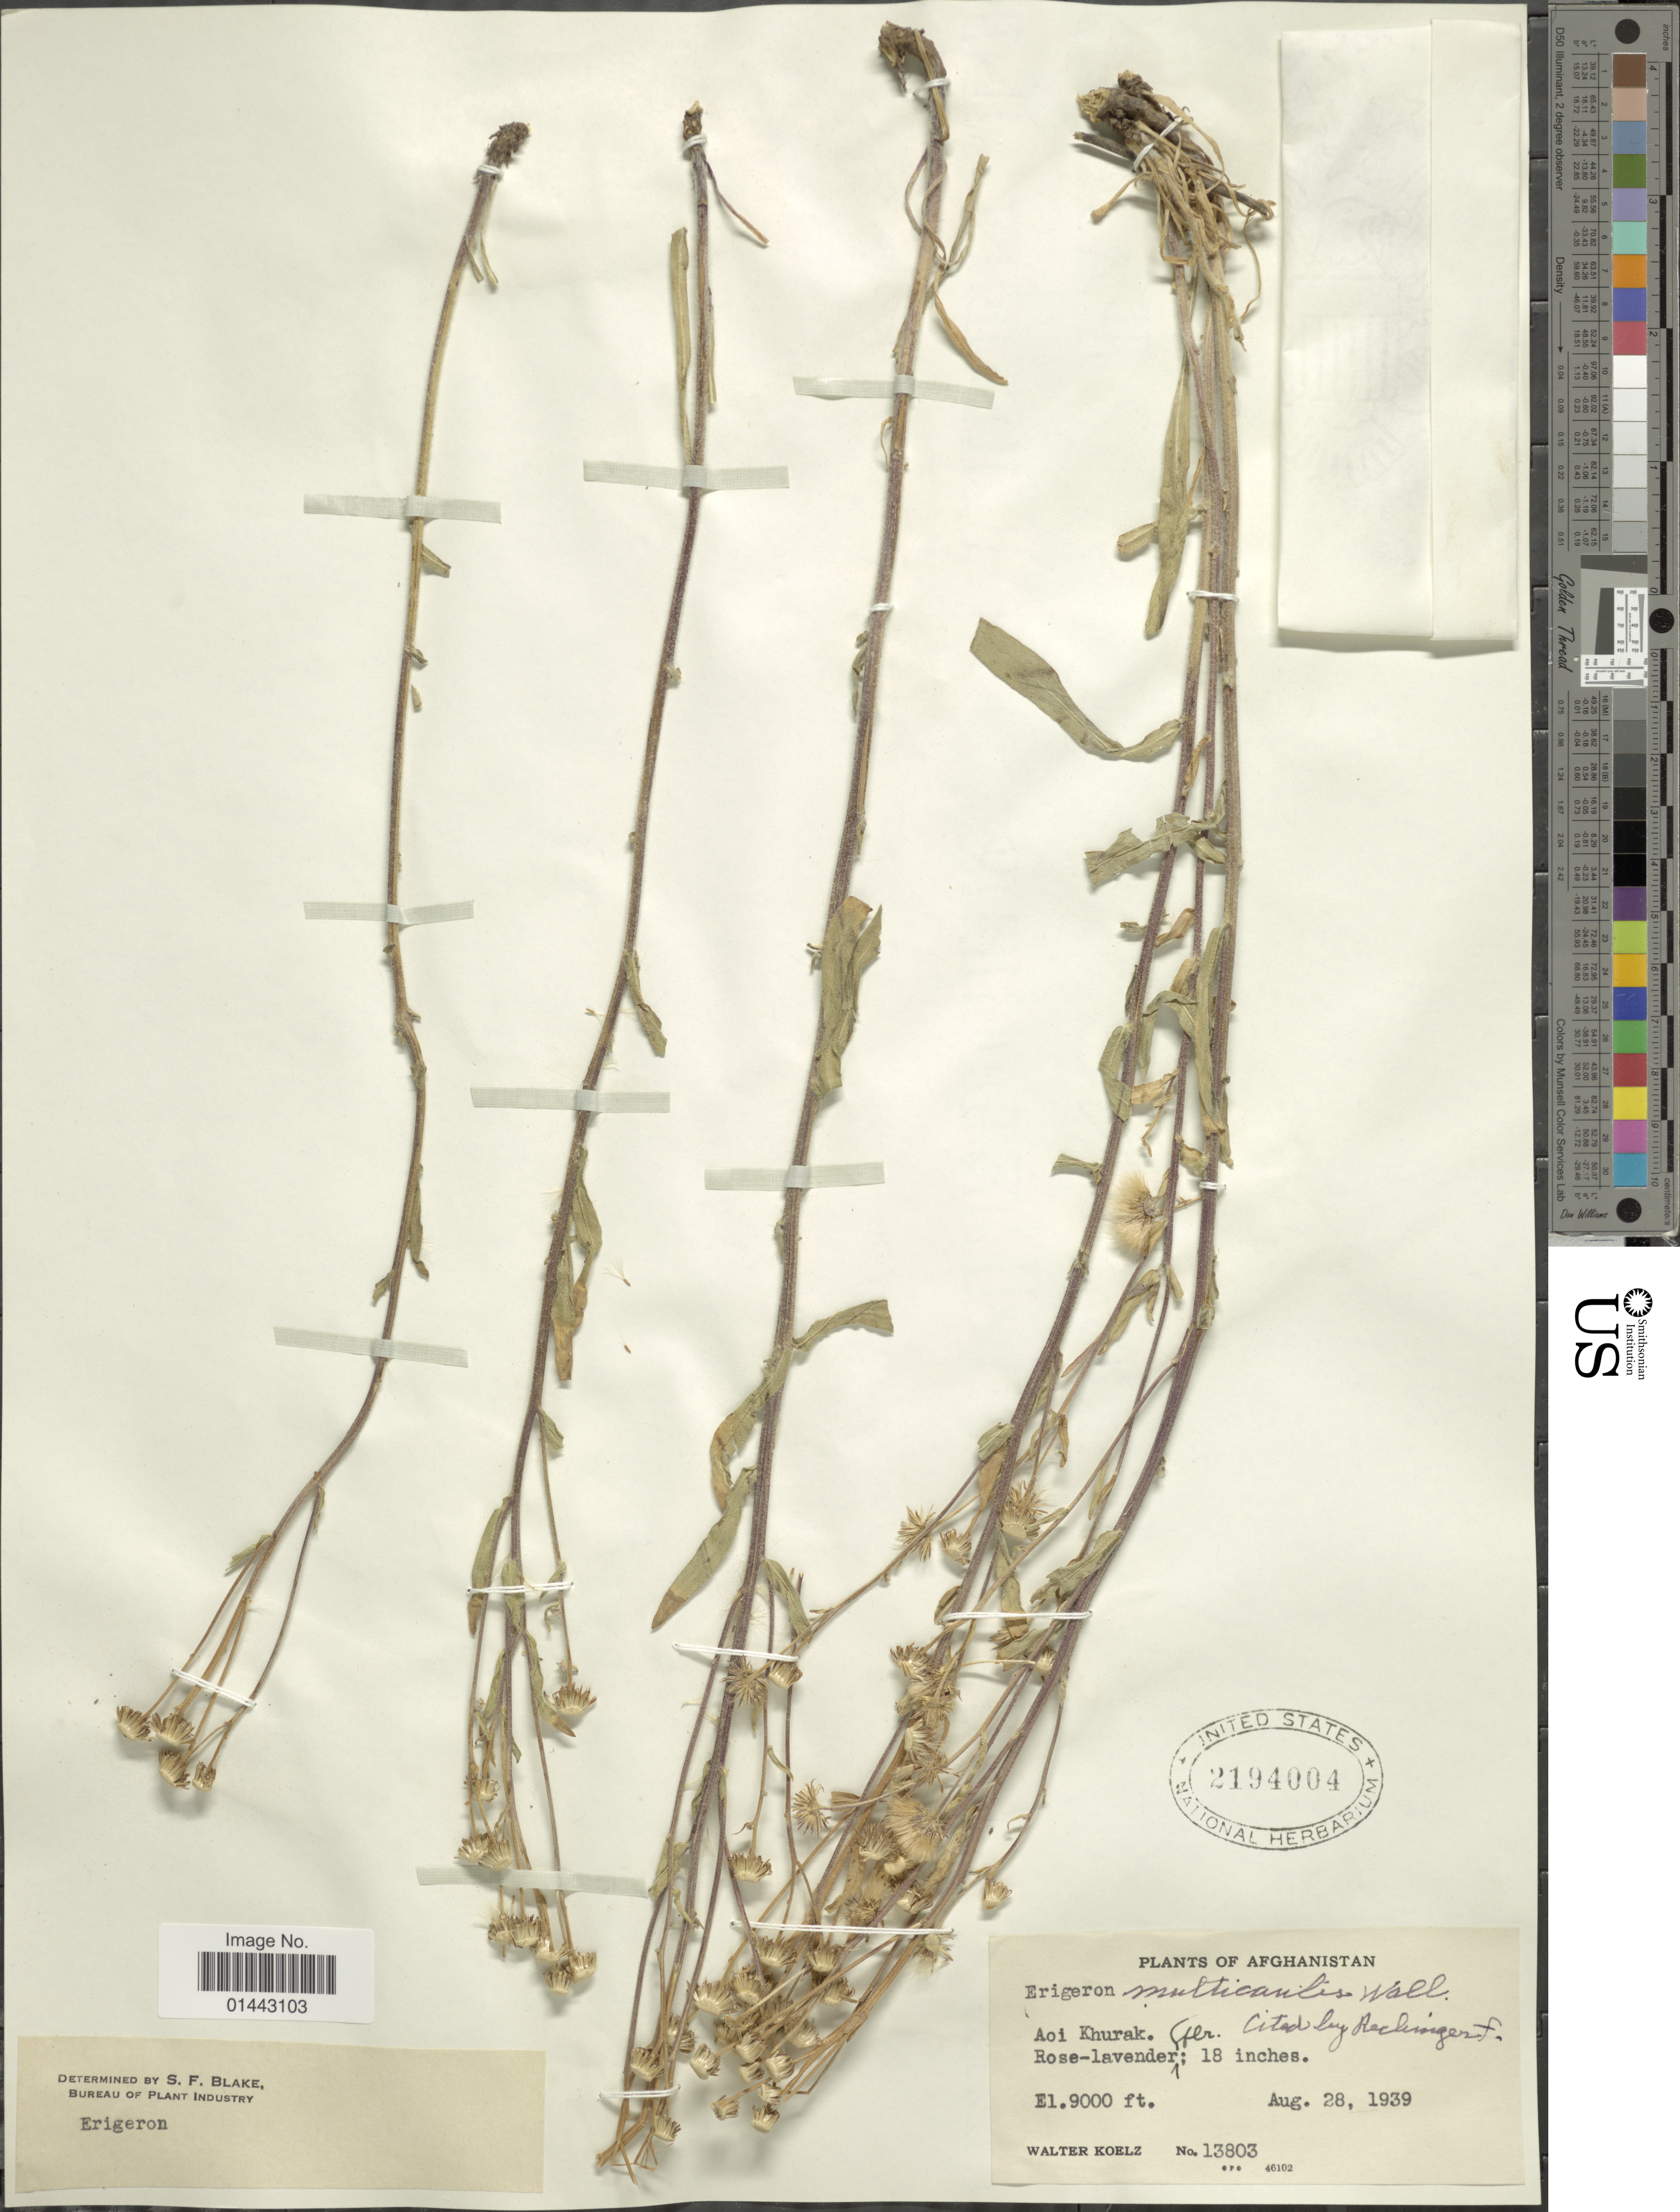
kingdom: Plantae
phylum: Tracheophyta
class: Magnoliopsida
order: Asterales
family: Asteraceae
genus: Erigeron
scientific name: Erigeron multicaulis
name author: Wall. ex DC.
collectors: W. N. Koelz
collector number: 13803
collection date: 1939-08-28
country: Afghanistan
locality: Aoi Khurak.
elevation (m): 2743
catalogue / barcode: US 2194004